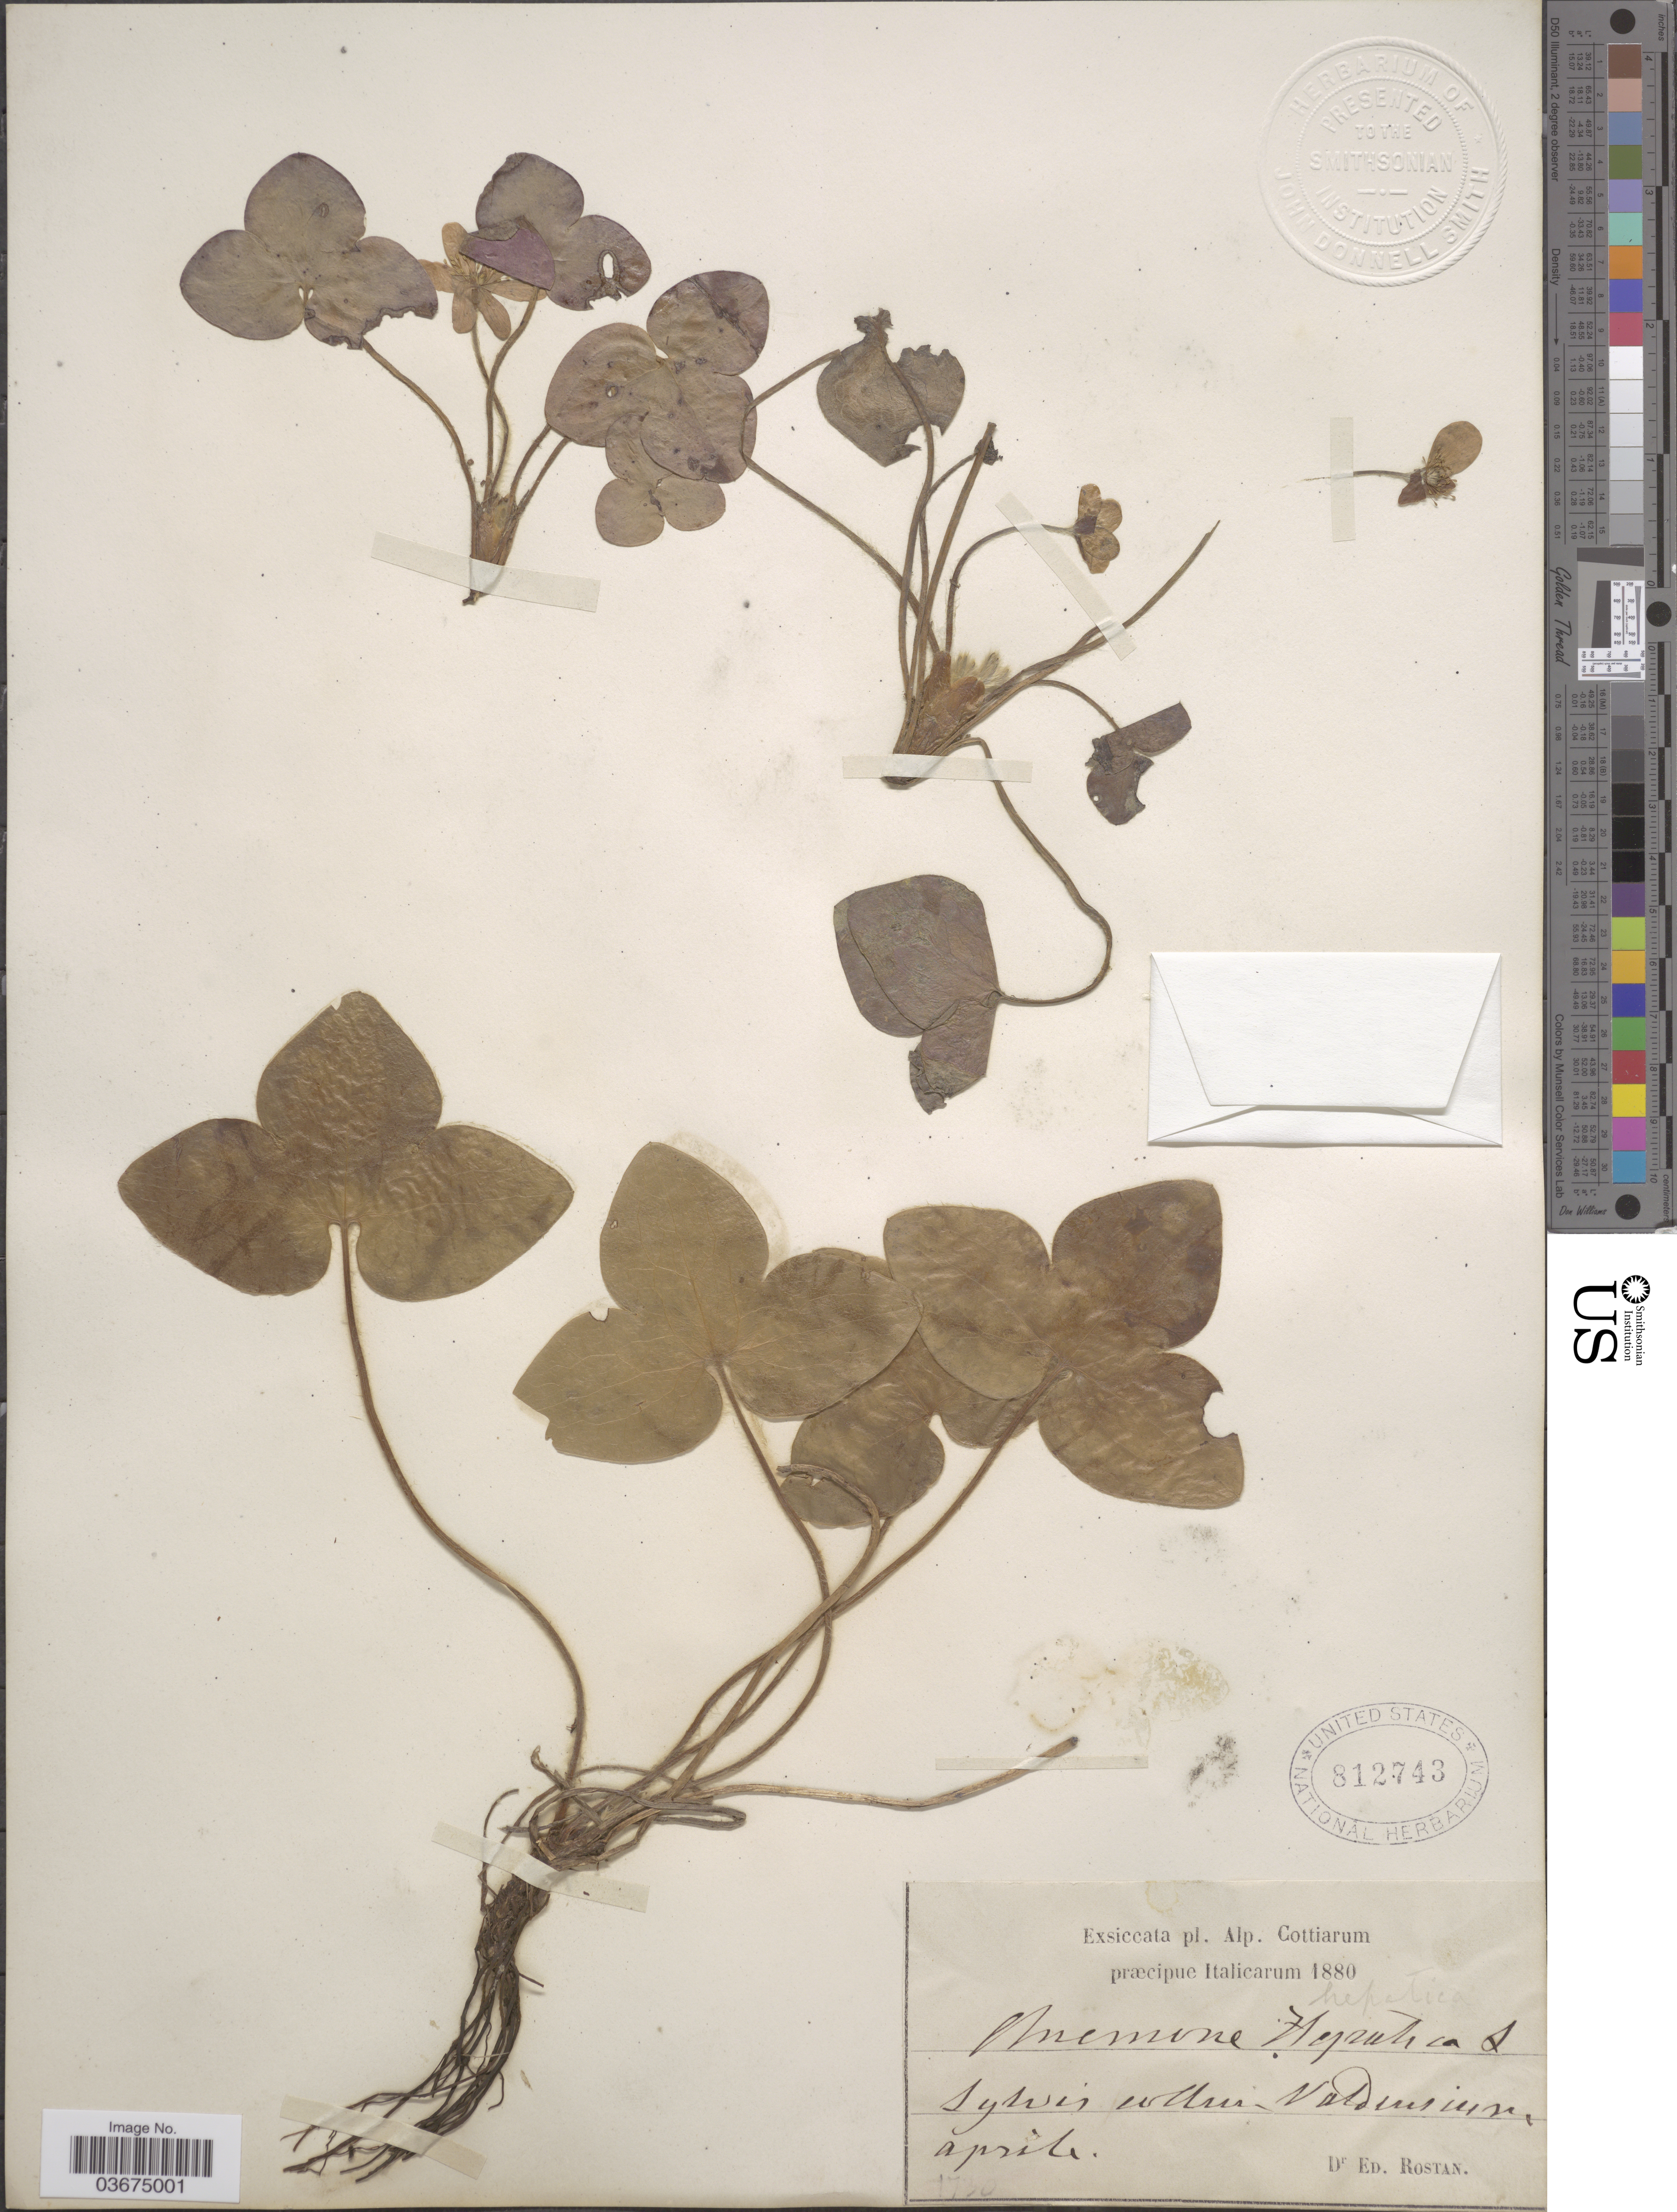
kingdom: Plantae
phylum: Tracheophyta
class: Magnoliopsida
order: Ranunculales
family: Ranunculaceae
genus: Hepatica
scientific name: Hepatica triloba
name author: Chaix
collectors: E. Rostan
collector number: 1730?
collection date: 1880-04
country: Italy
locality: Alp. Cottiarum. Sylvis ulbur [interpreted] Valdisinum [interpreted].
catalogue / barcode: US 812743